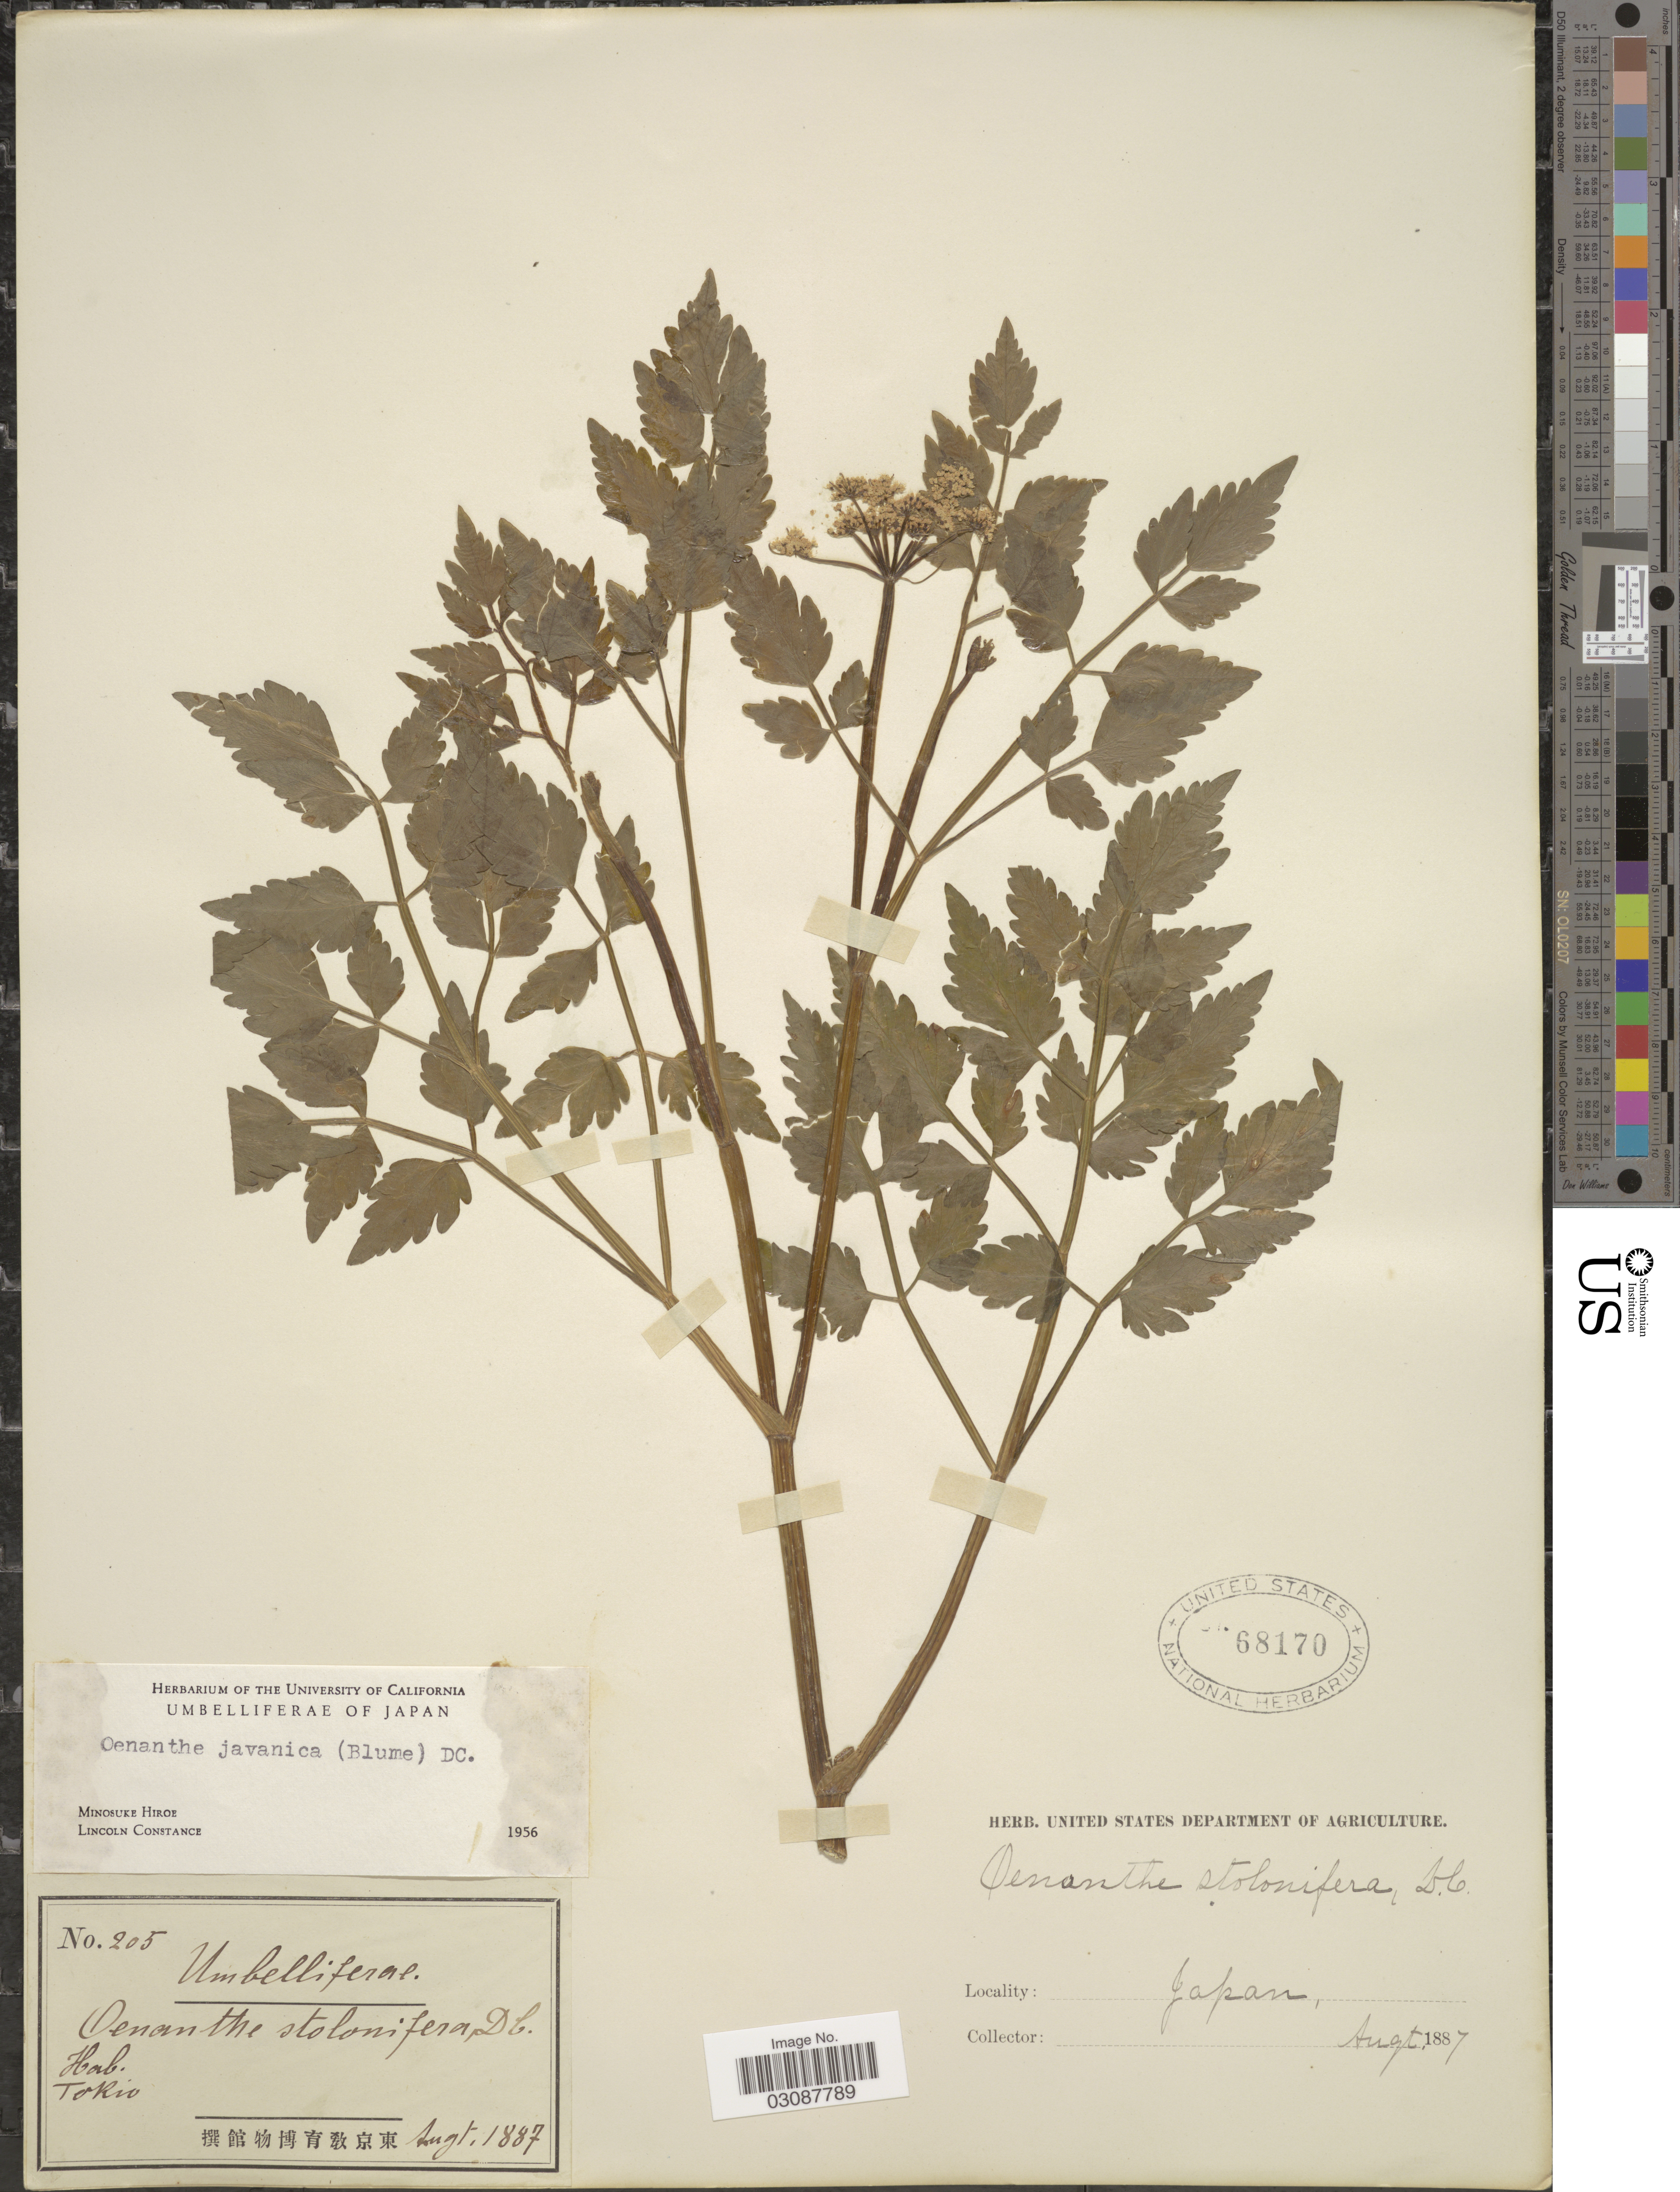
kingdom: Plantae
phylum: Tracheophyta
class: Magnoliopsida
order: Apiales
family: Apiaceae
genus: Oenanthe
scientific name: Oenanthe javanica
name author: (Blume) DC.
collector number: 205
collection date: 1887-08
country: Japan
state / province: Tokyo, Federal City of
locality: Tokio.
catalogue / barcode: US 68170